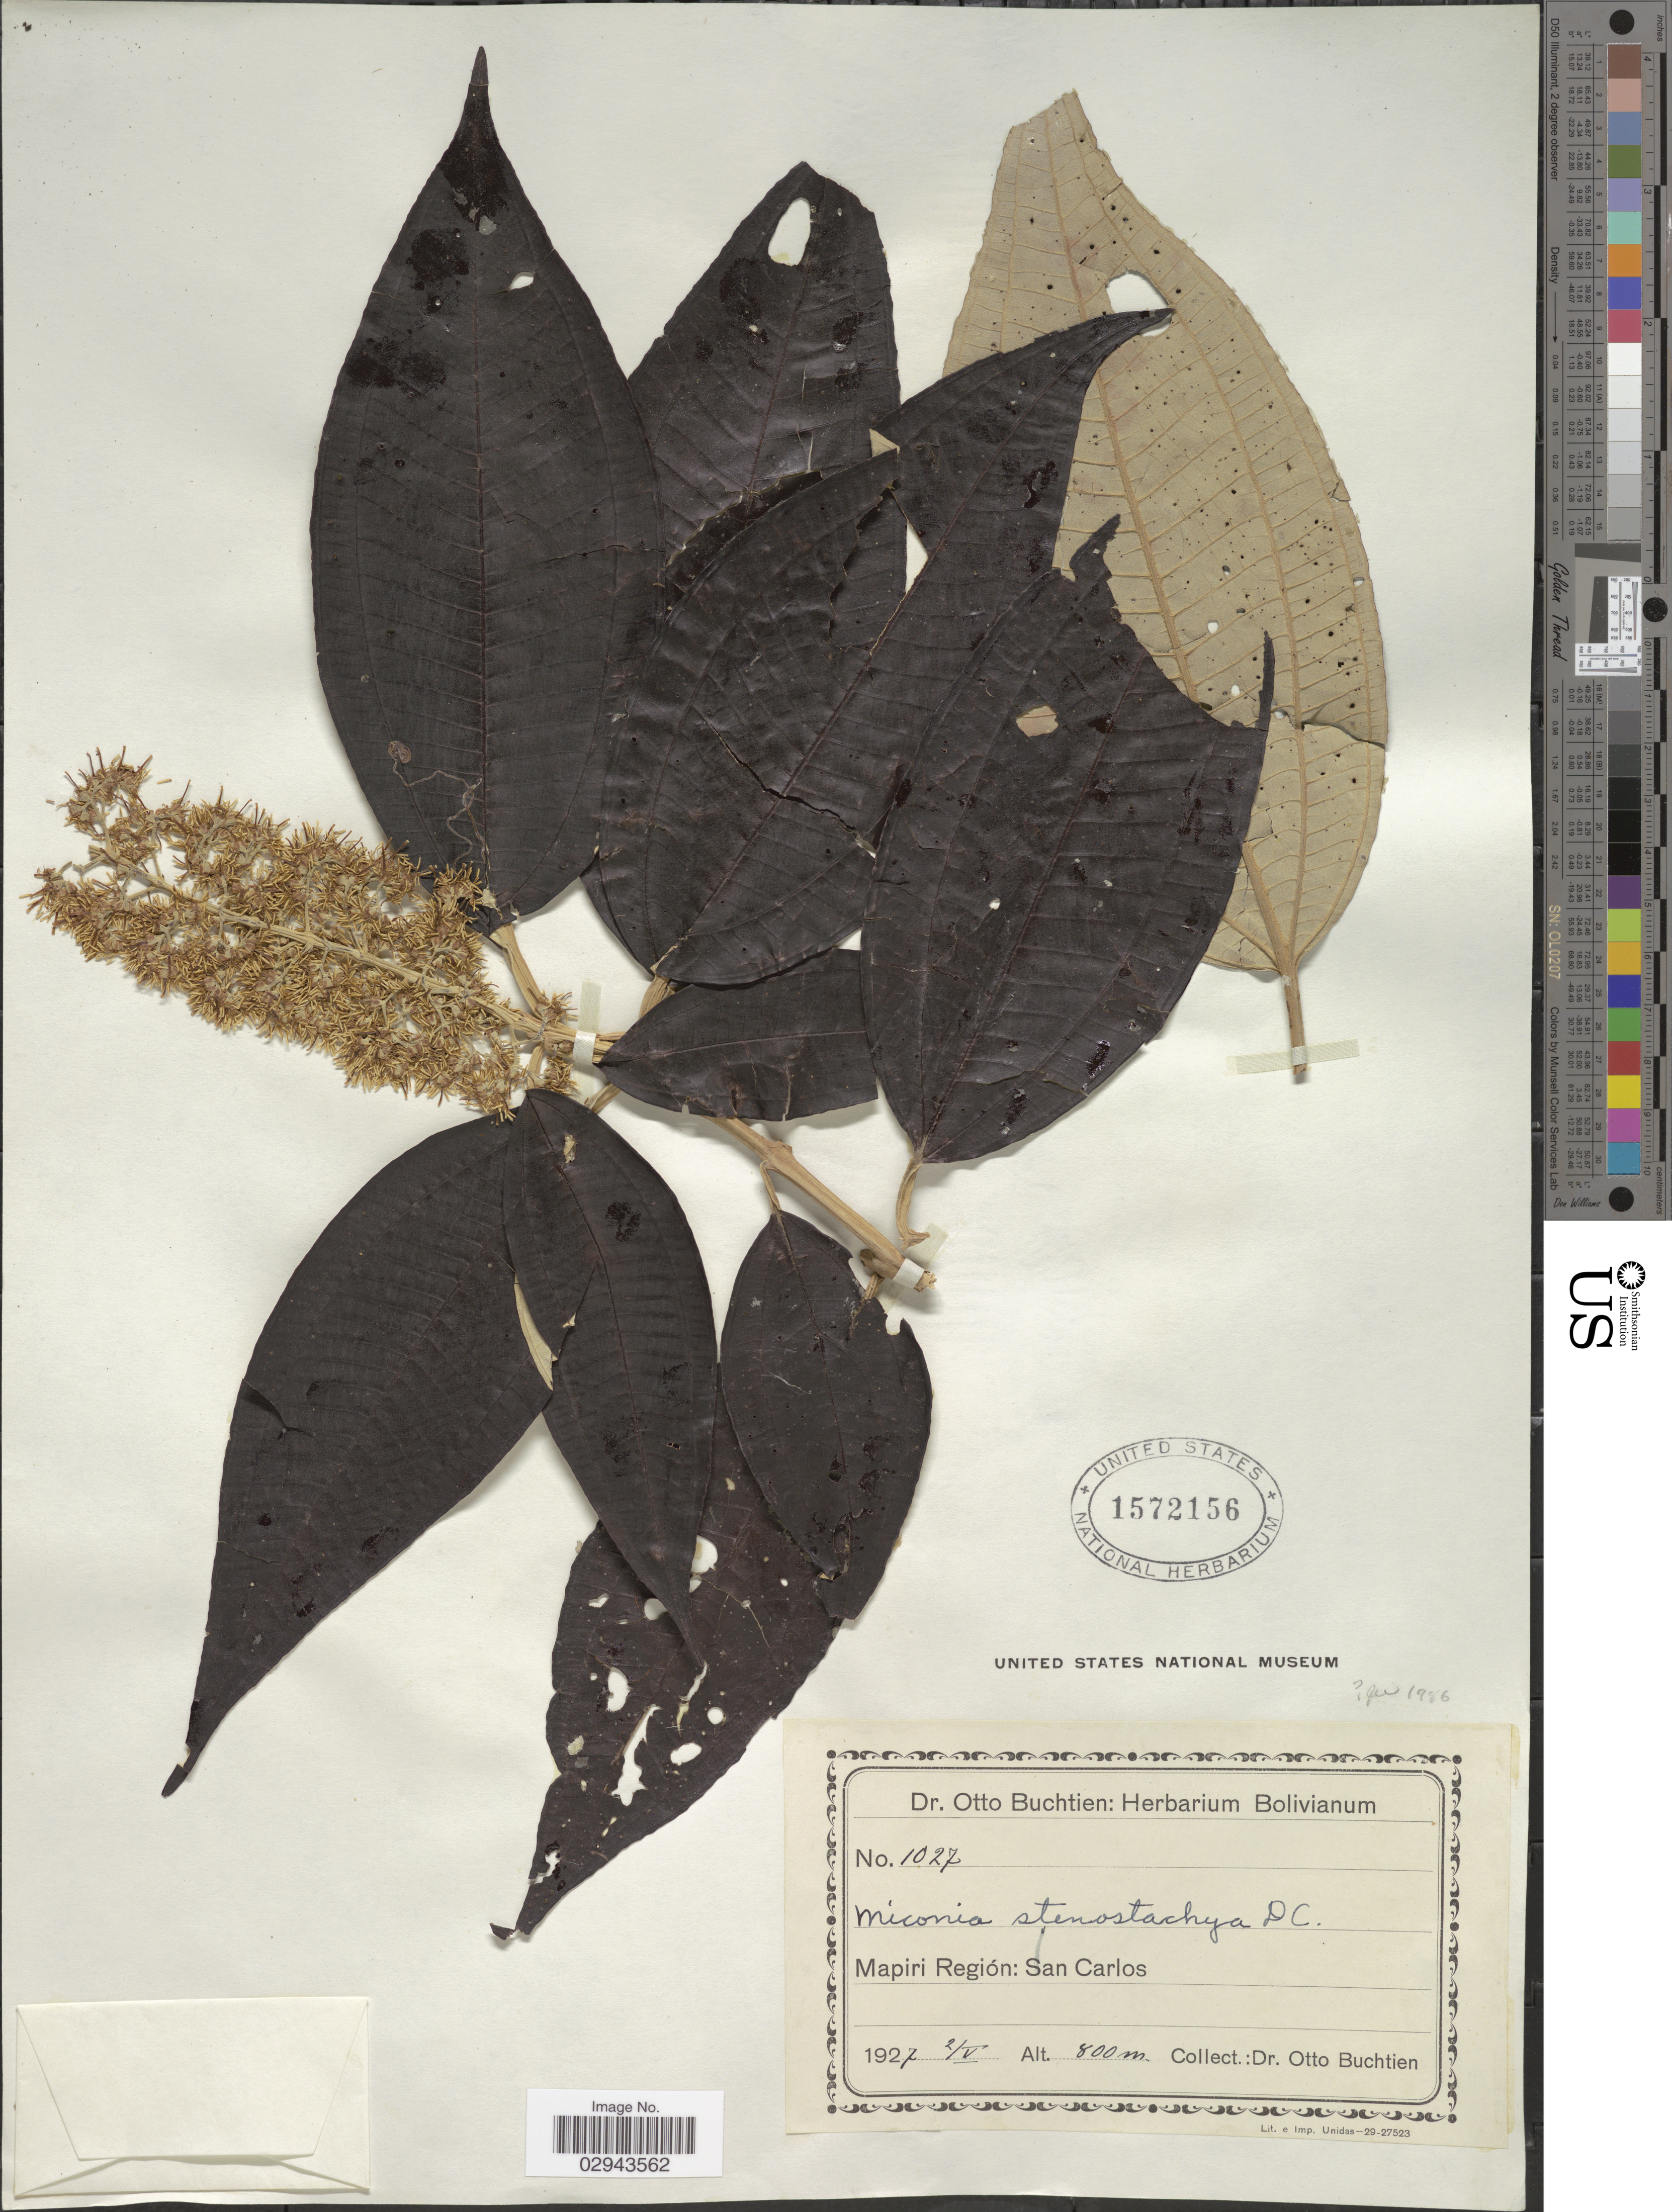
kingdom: Plantae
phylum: Tracheophyta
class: Magnoliopsida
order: Myrtales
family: Melastomataceae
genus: Miconia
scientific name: Miconia stenostachya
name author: DC.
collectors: O. Buchtien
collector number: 1027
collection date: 1927-05-02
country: Bolivia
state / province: La Paz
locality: Mapiri Región: San Carlos.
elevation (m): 800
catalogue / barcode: US 1572156